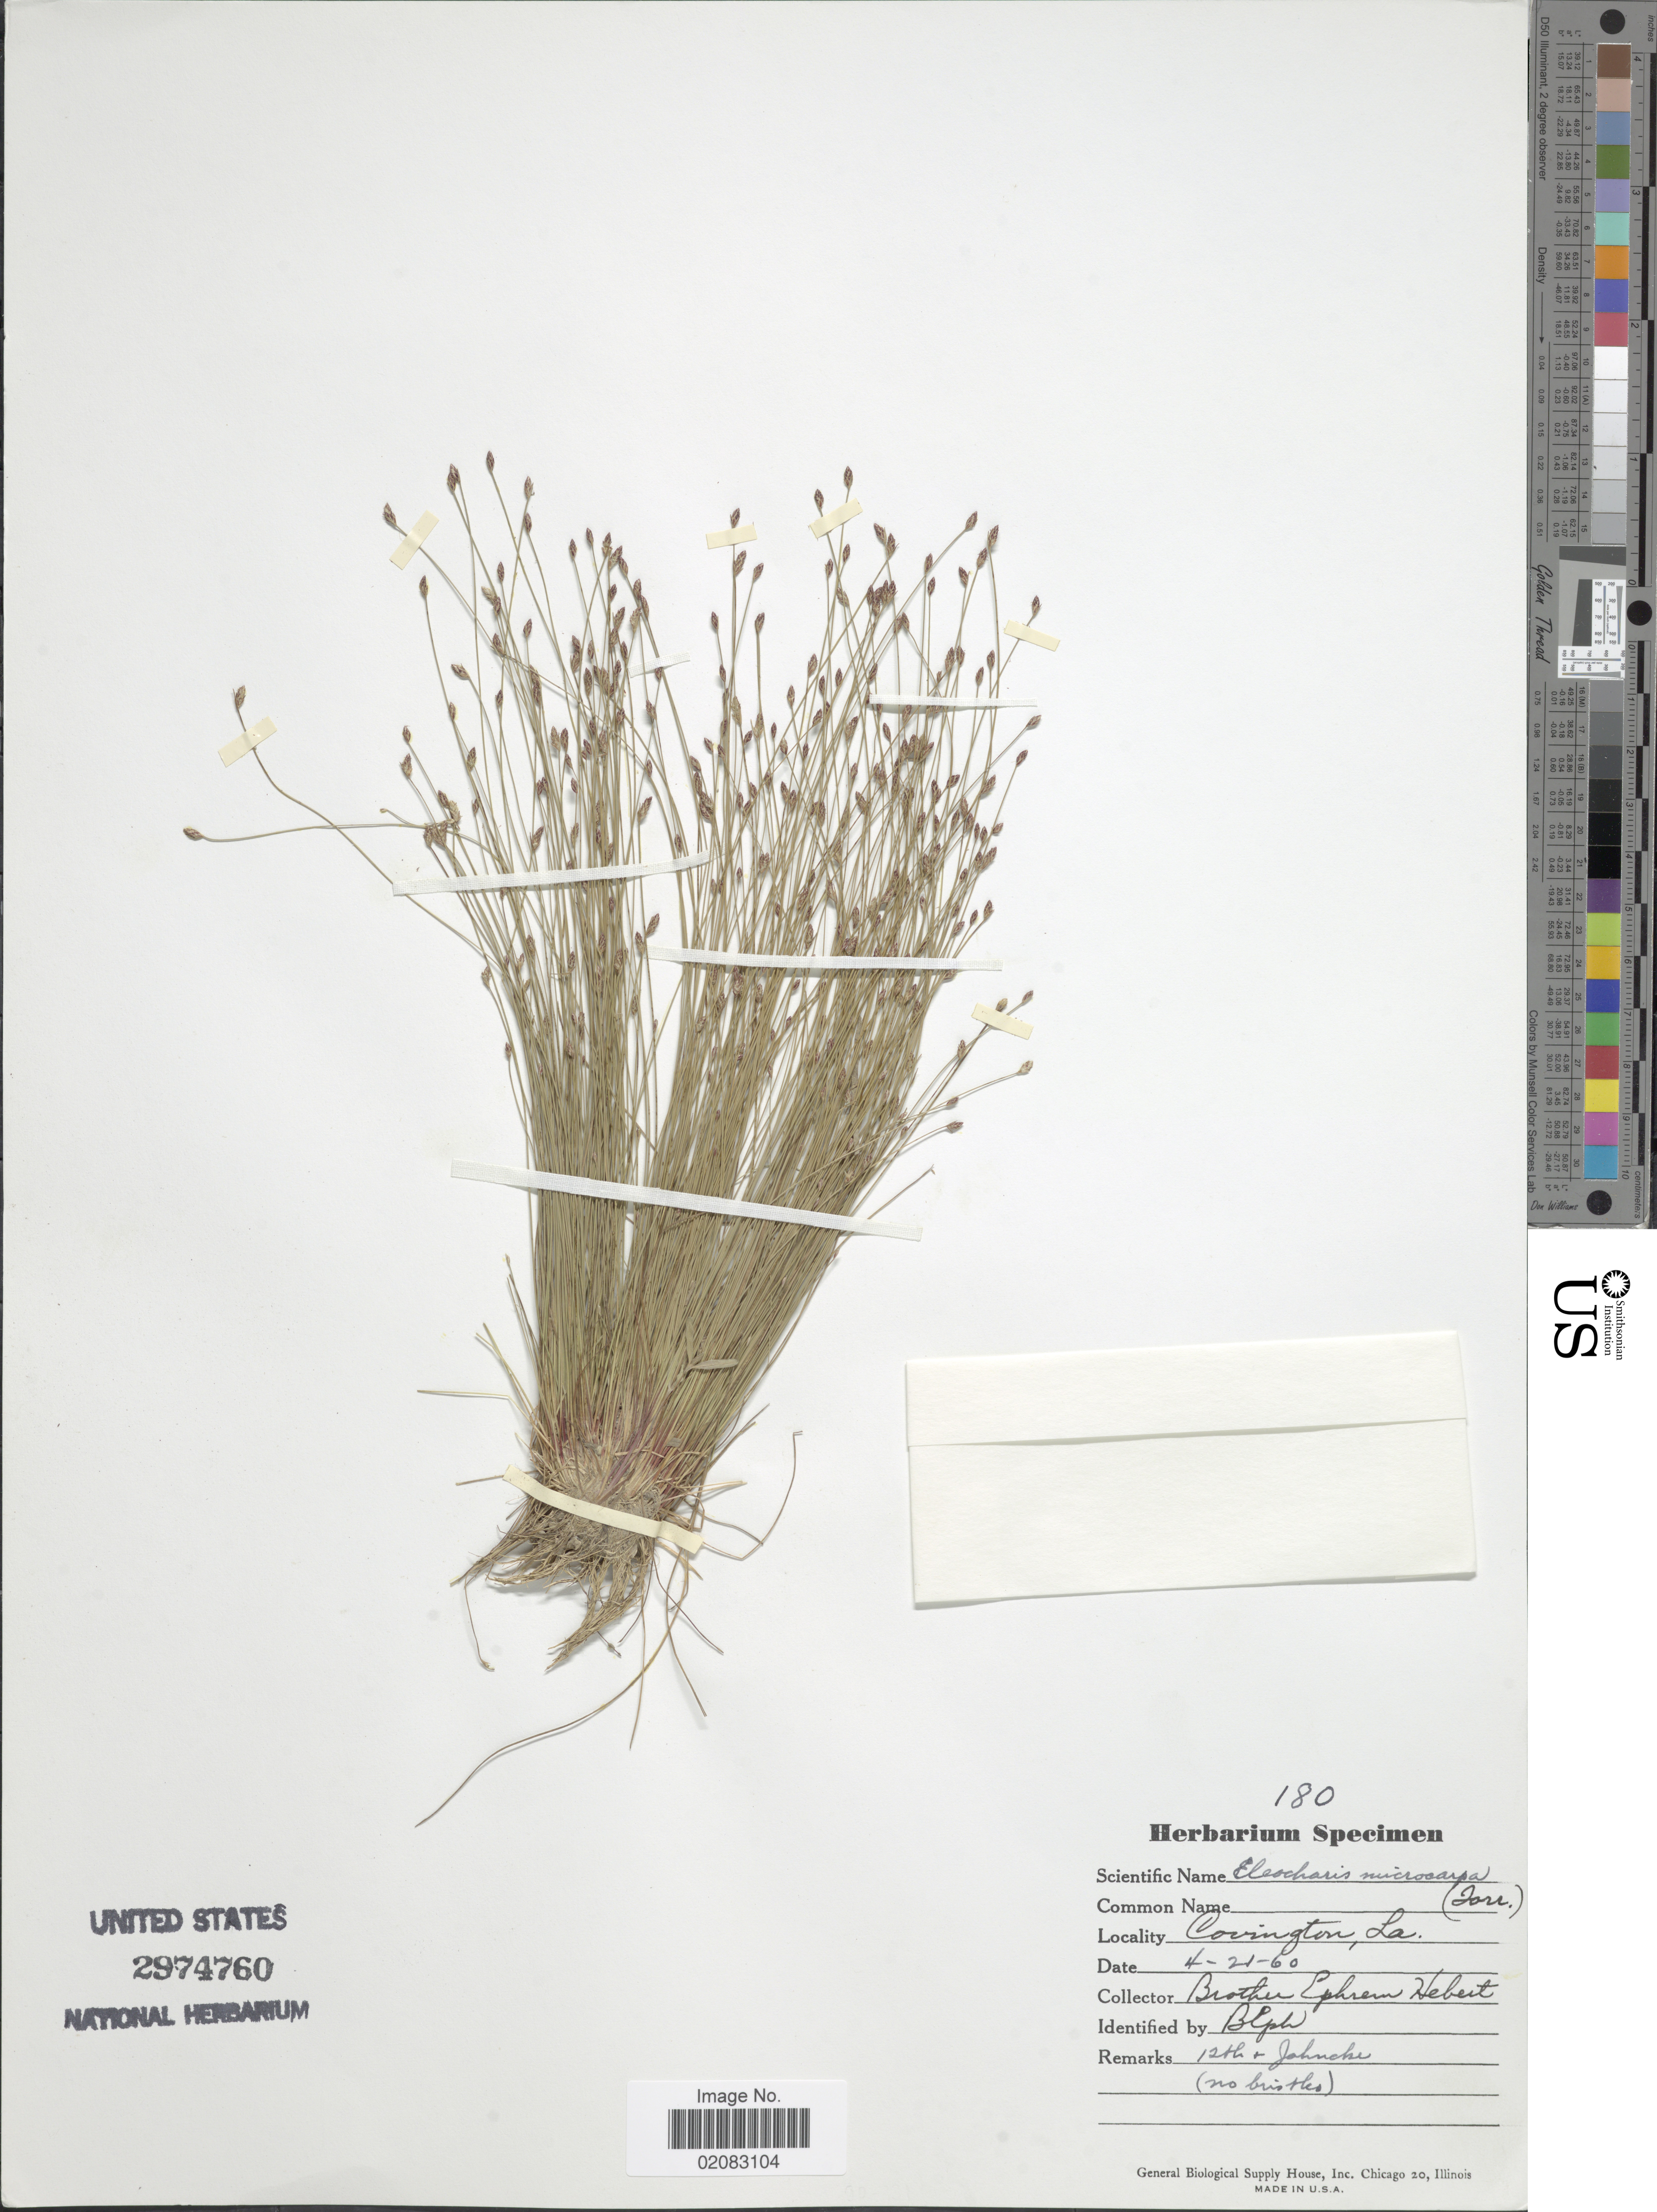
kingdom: Plantae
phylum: Tracheophyta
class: Liliopsida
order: Poales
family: Cyperaceae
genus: Eleocharis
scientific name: Eleocharis microcarpa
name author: Torr.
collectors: E. Hebert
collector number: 180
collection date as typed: Transcribed d/m/y: 21/4/60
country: United States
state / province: Louisiana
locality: Covington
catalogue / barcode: US 2974760